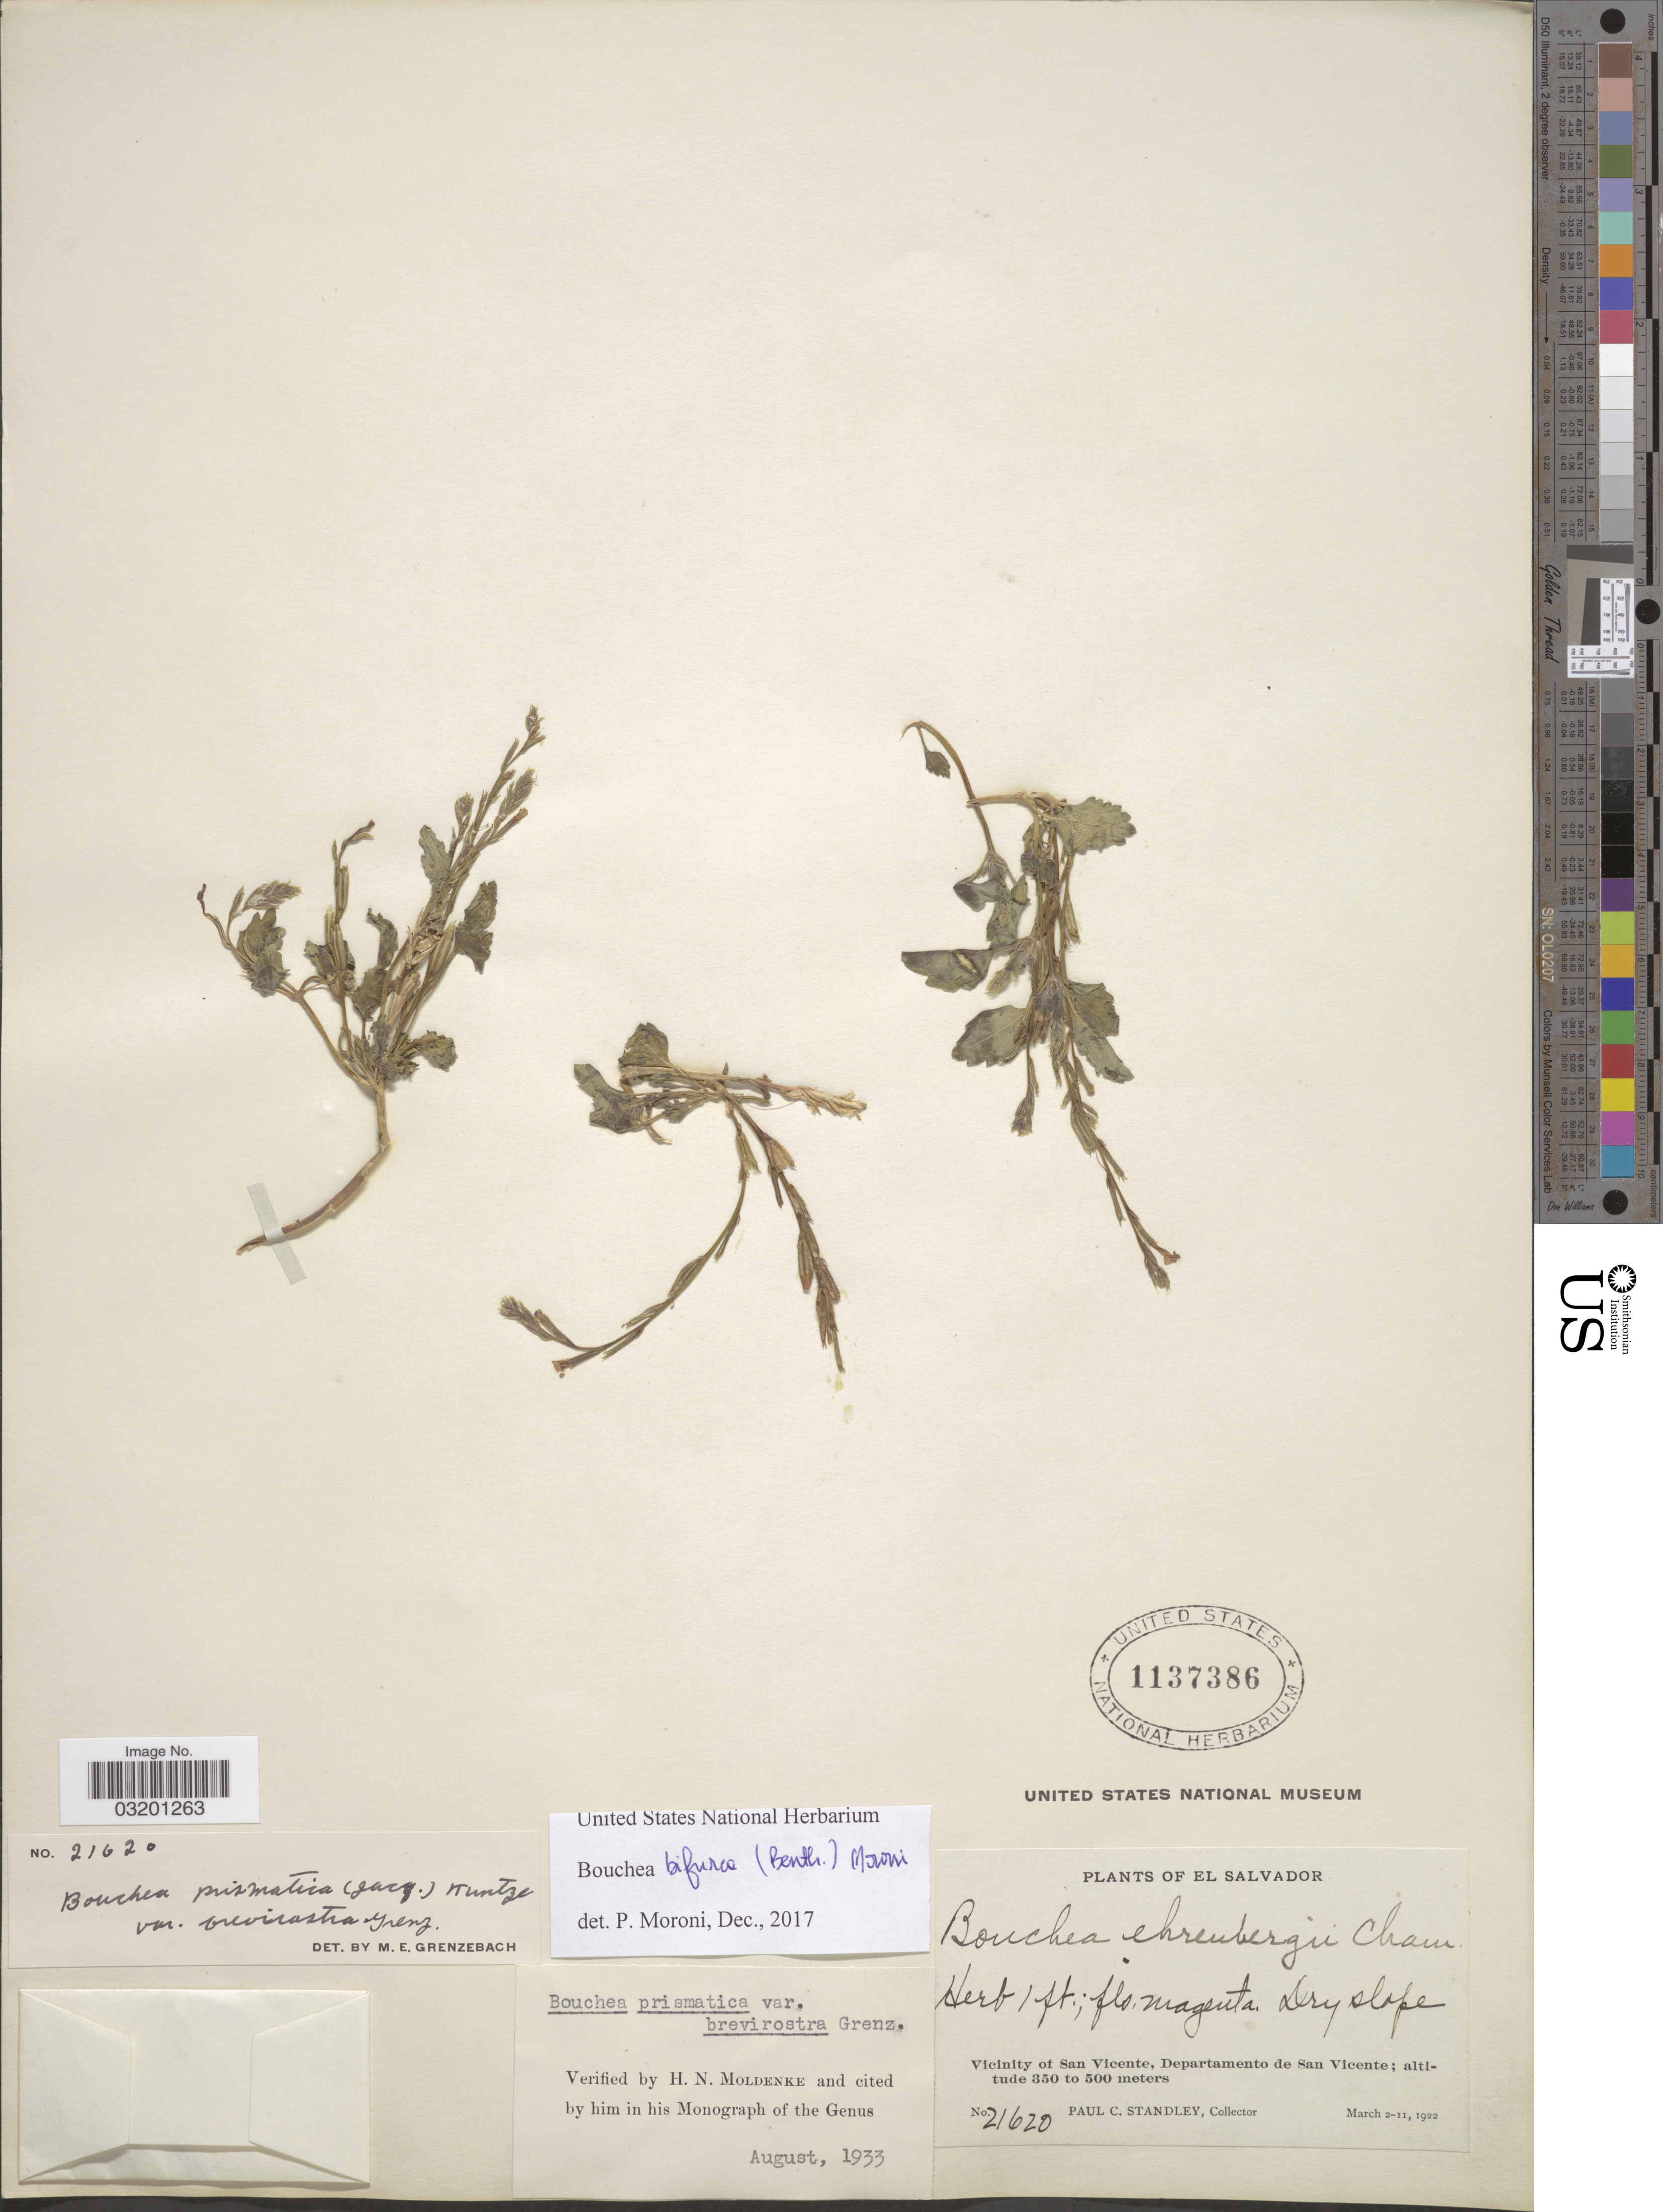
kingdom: Plantae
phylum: Tracheophyta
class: Magnoliopsida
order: Lamiales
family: Verbenaceae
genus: Bouchea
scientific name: Bouchea bifurca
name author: (Benth.) P. Moroni & N. O'Leary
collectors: P. C. Standley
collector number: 21620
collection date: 1922-03-02/1922-03-11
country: El Salvador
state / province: San Vincente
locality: Vicinity of San Vicente, Departamento de San Vicente.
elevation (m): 350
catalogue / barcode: US 1137386